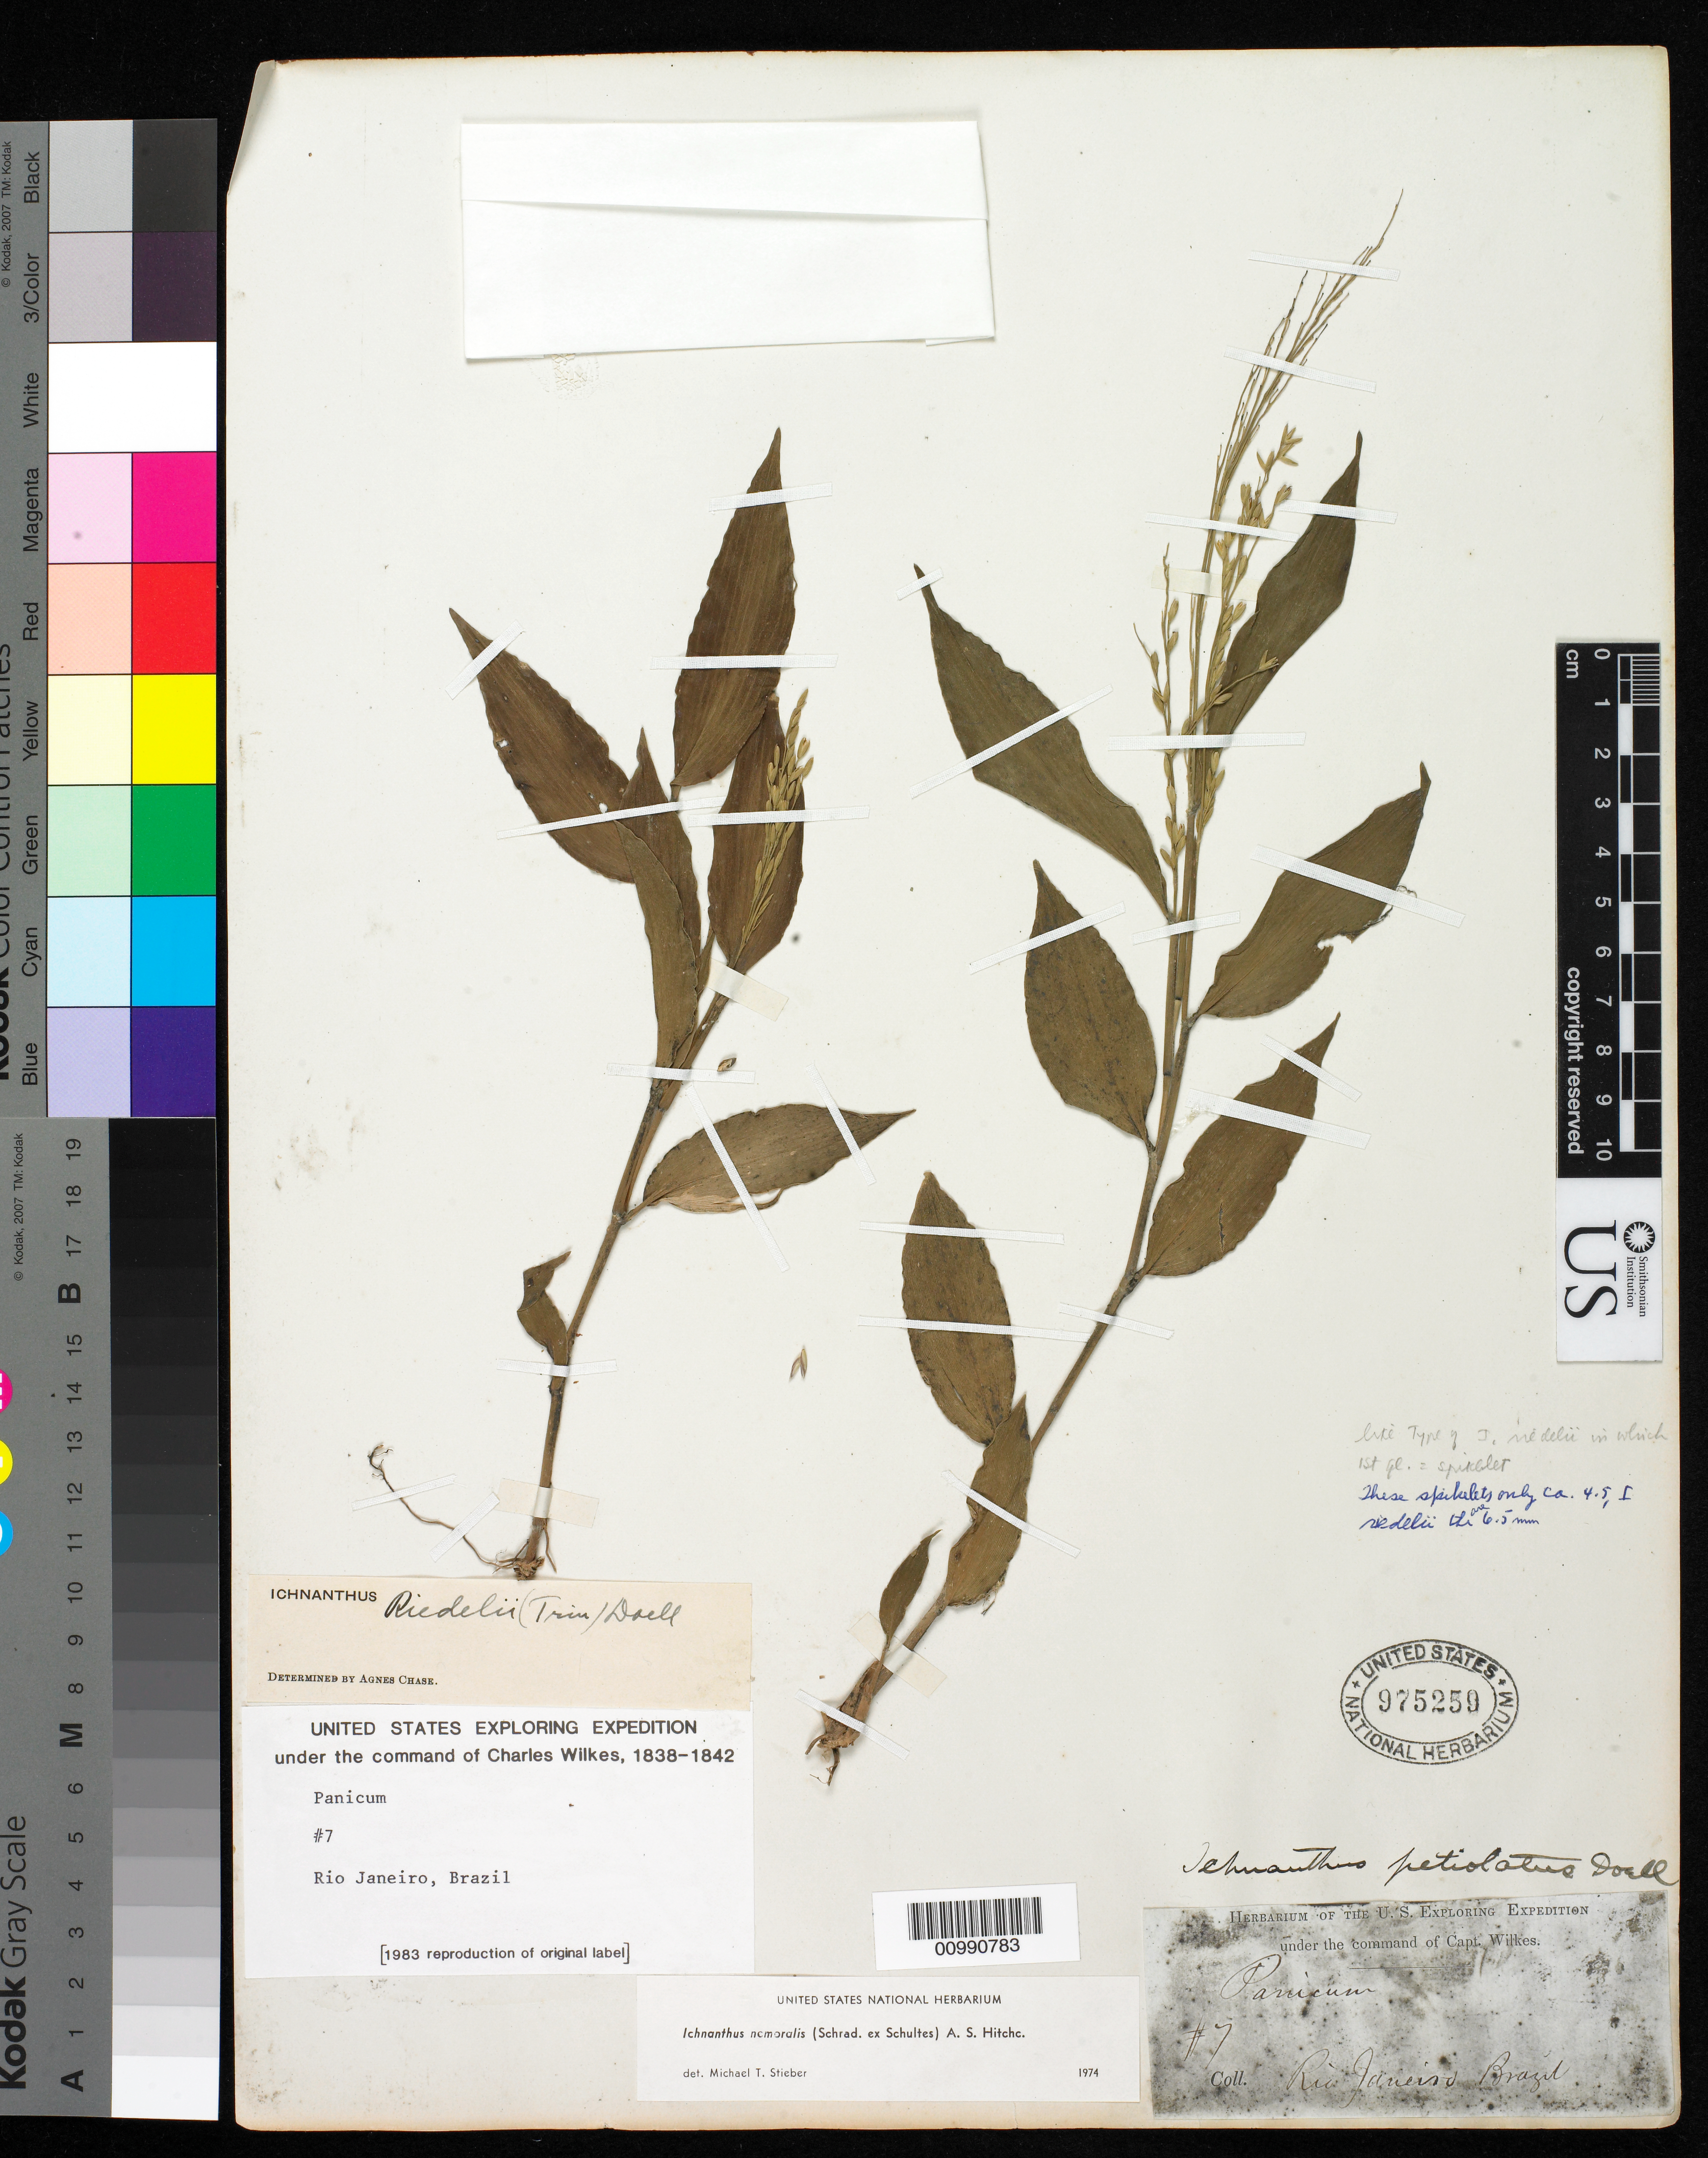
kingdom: Plantae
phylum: Tracheophyta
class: Liliopsida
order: Poales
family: Poaceae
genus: Ichnanthus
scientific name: Ichnanthus nemoralis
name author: (Schrad.) Hitchc. & Chase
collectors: Wilkes Explor. Exped.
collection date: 1838/1842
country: Brazil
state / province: Rio de Janeiro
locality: Rio Janeiro, Brazil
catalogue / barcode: US 975259